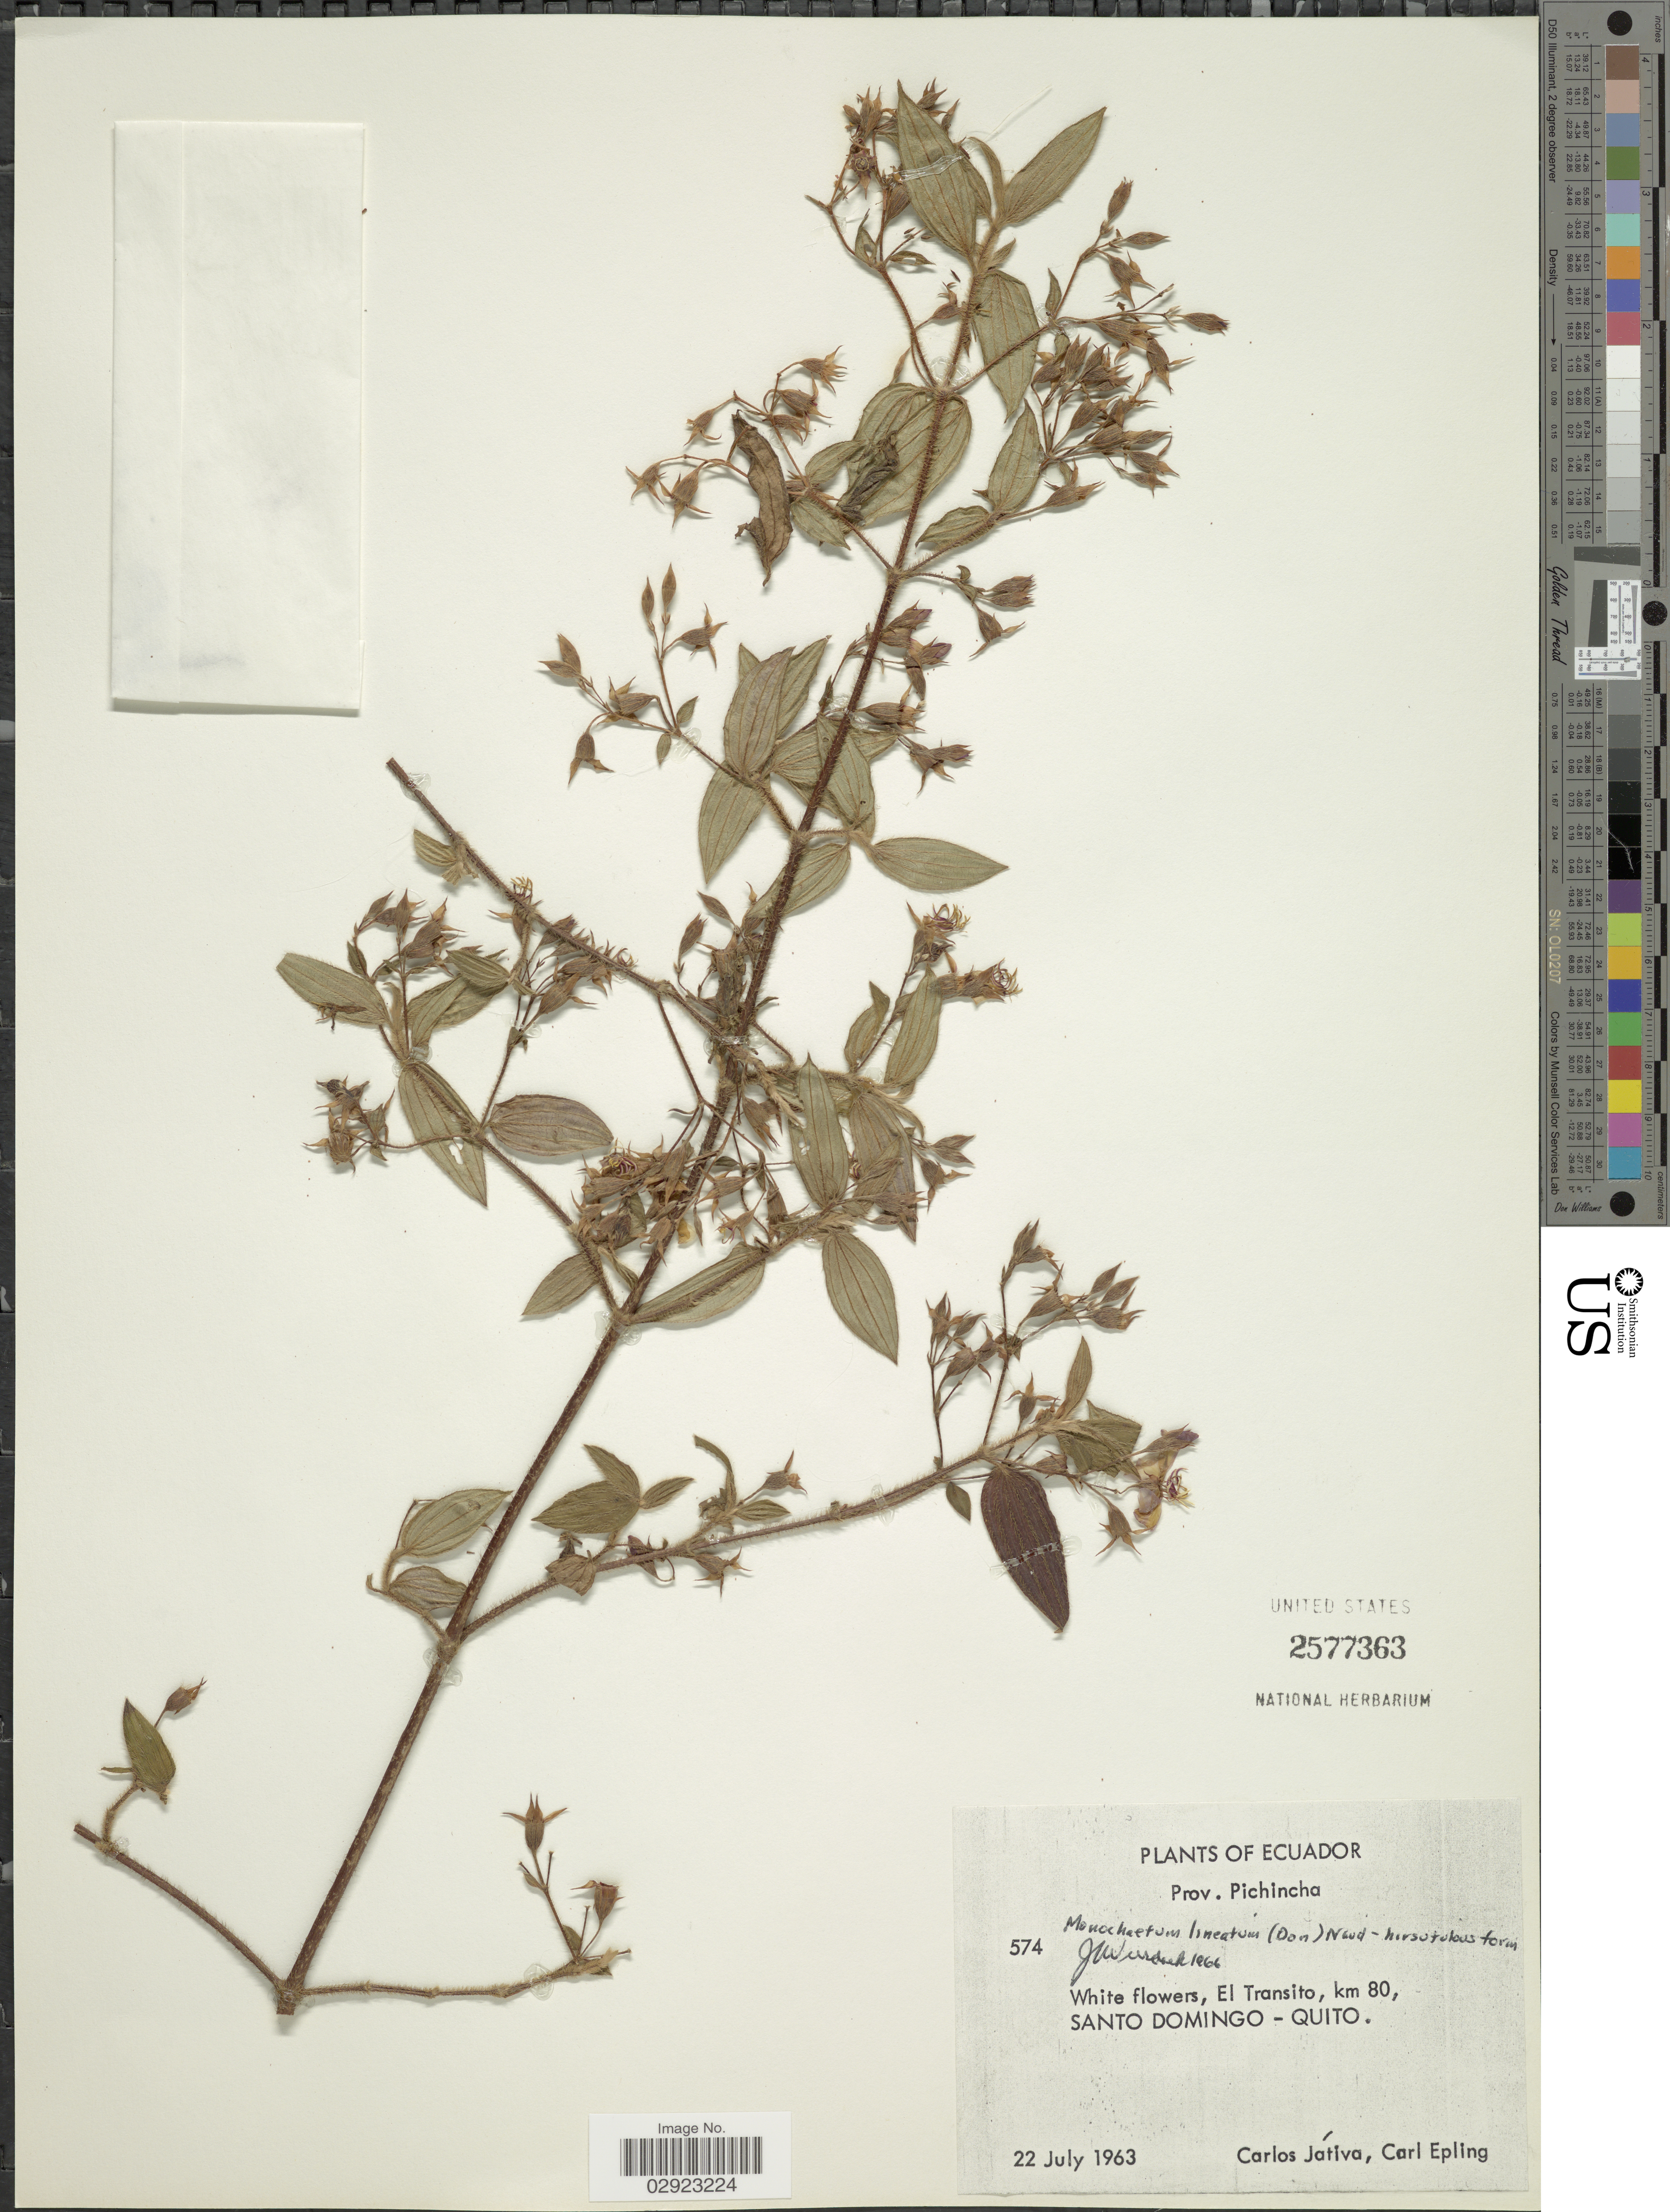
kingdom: Plantae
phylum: Tracheophyta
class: Magnoliopsida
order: Myrtales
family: Melastomataceae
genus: Monochaetum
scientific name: Monochaetum lineatum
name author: (D. Don) Naudin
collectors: C. D. Játiva & C. C. Epling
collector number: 574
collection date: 1963-07-22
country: Ecuador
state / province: Pichincha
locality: Santo Domingo - Quito.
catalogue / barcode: US 2577363